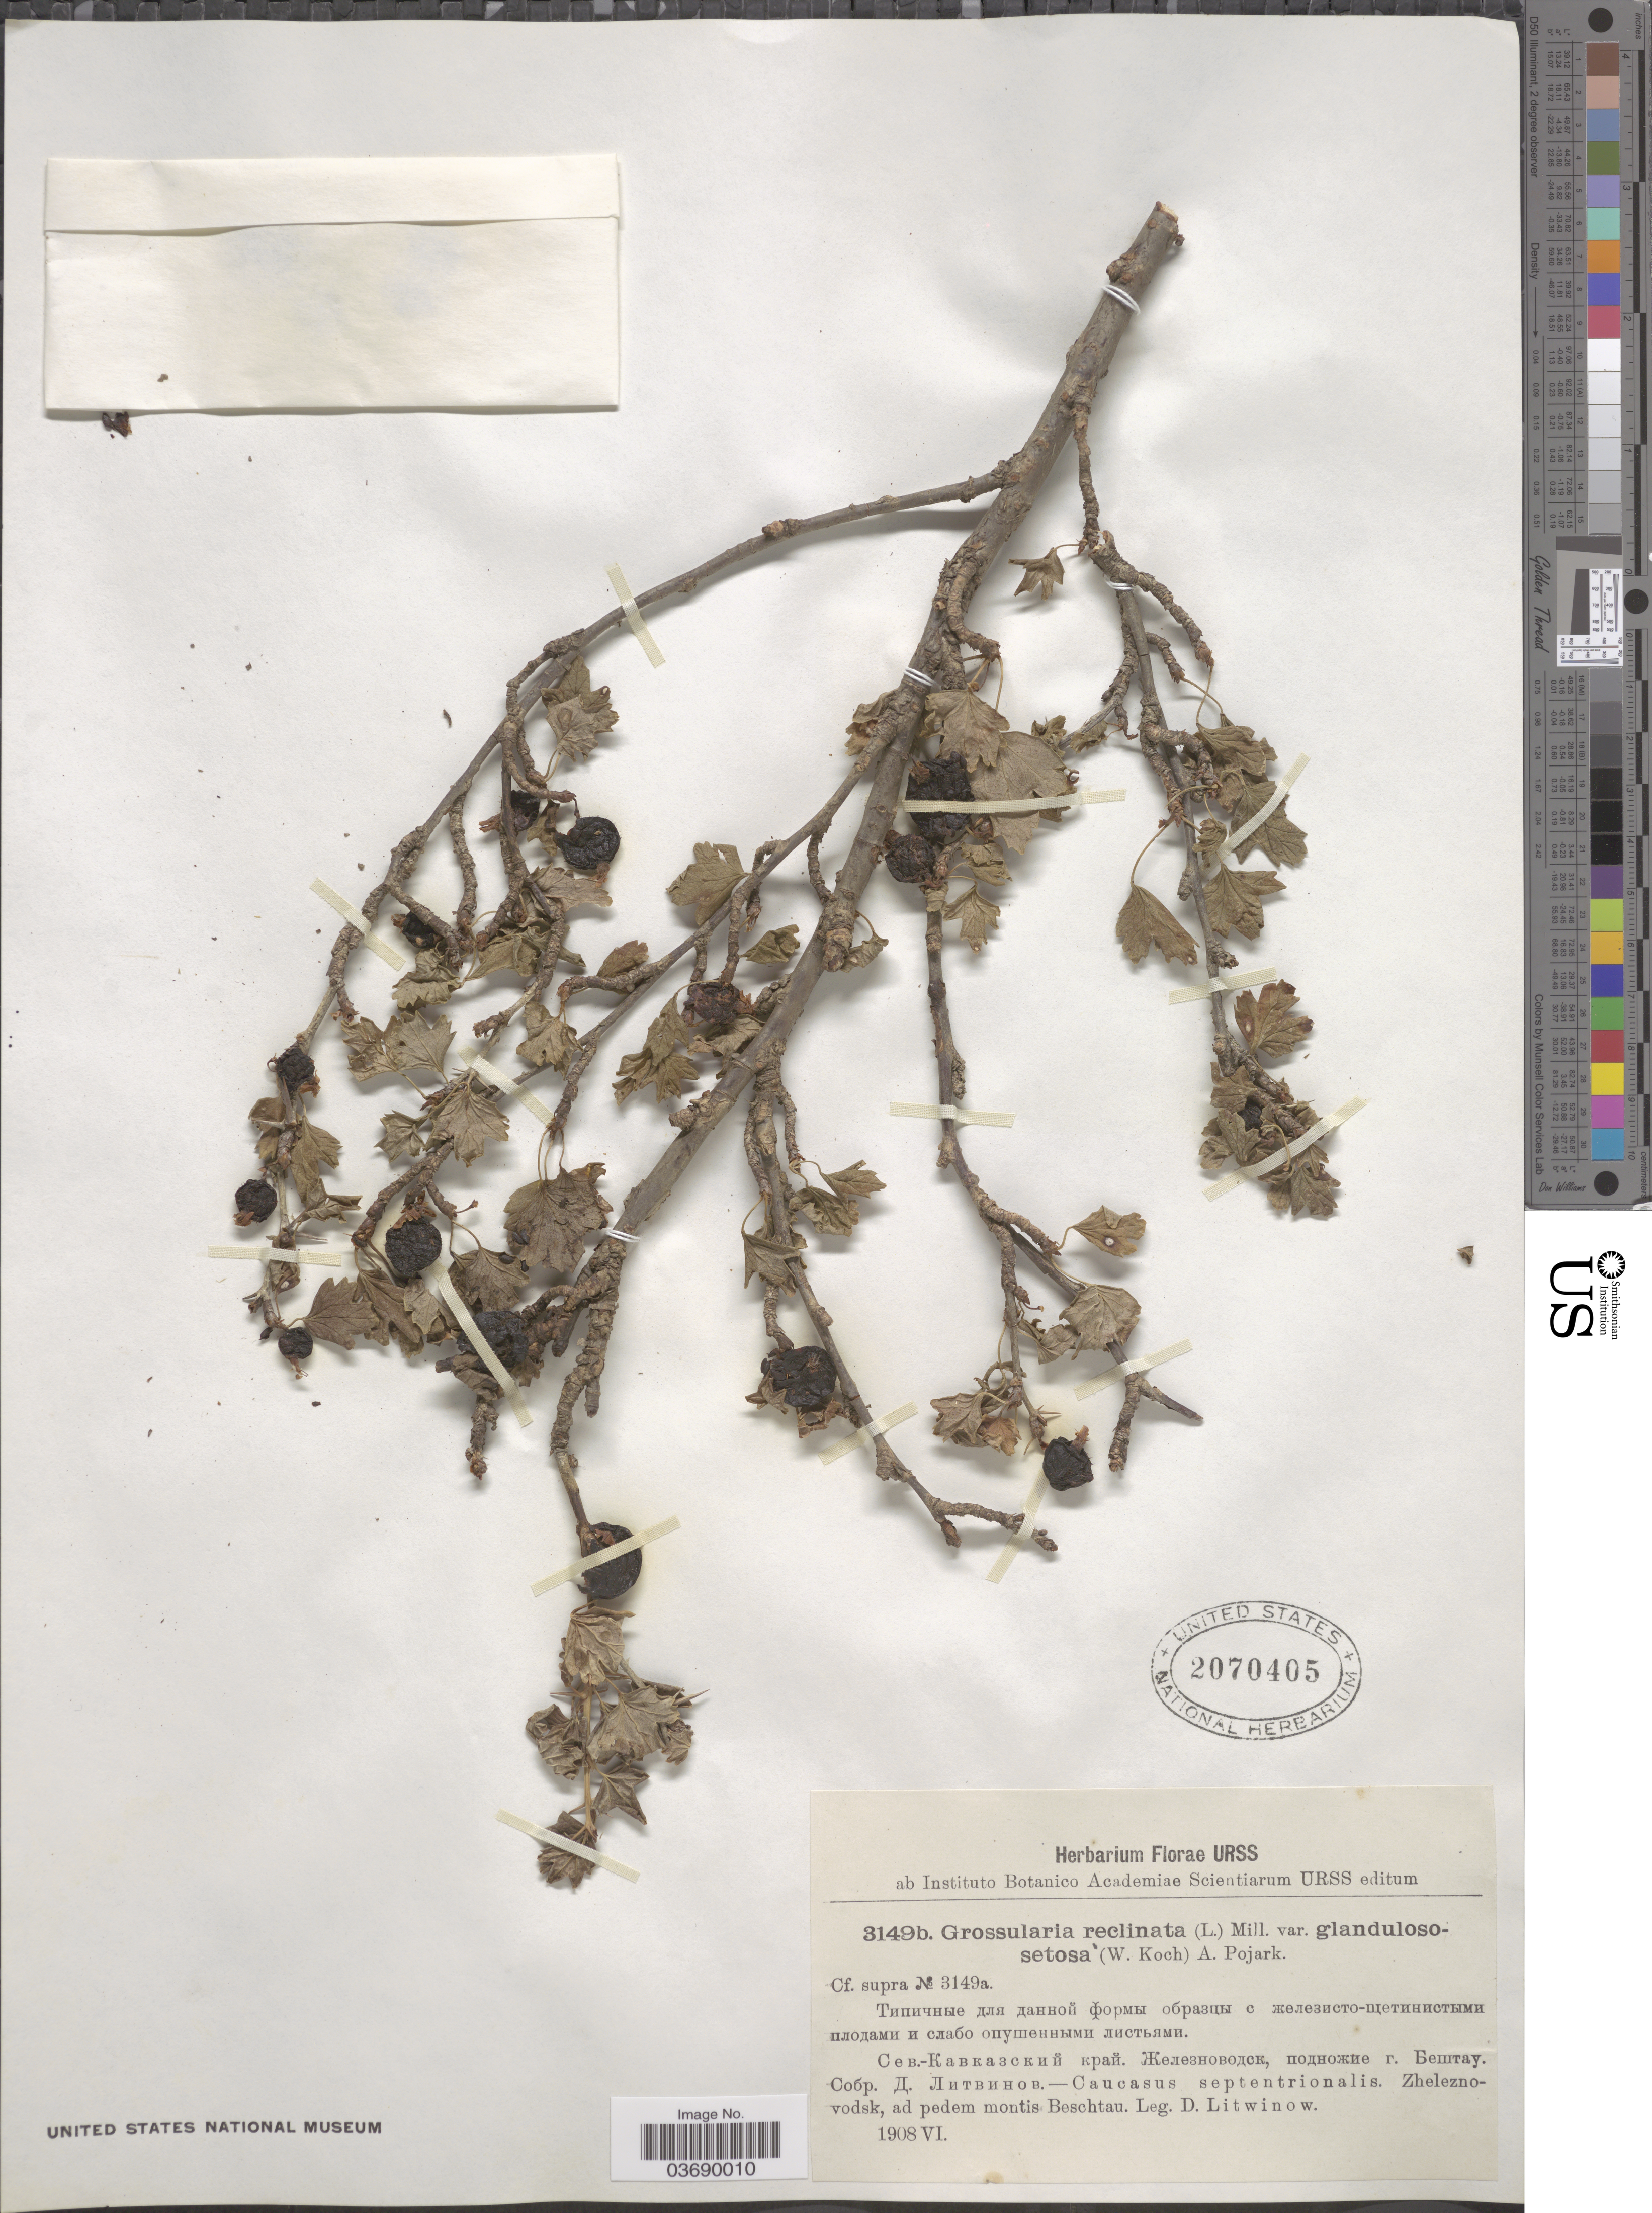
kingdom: Plantae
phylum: Tracheophyta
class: Magnoliopsida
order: Saxifragales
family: Grossulariaceae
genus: Ribes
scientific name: Ribes reclinatum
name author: L.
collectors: D. Litwinow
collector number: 3149b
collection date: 1908-06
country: Russian Federation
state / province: Stavropol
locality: Caucasus septentrionalis. Zheleznovodsk, ad pedem montis Beschtau.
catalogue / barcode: US 2070405